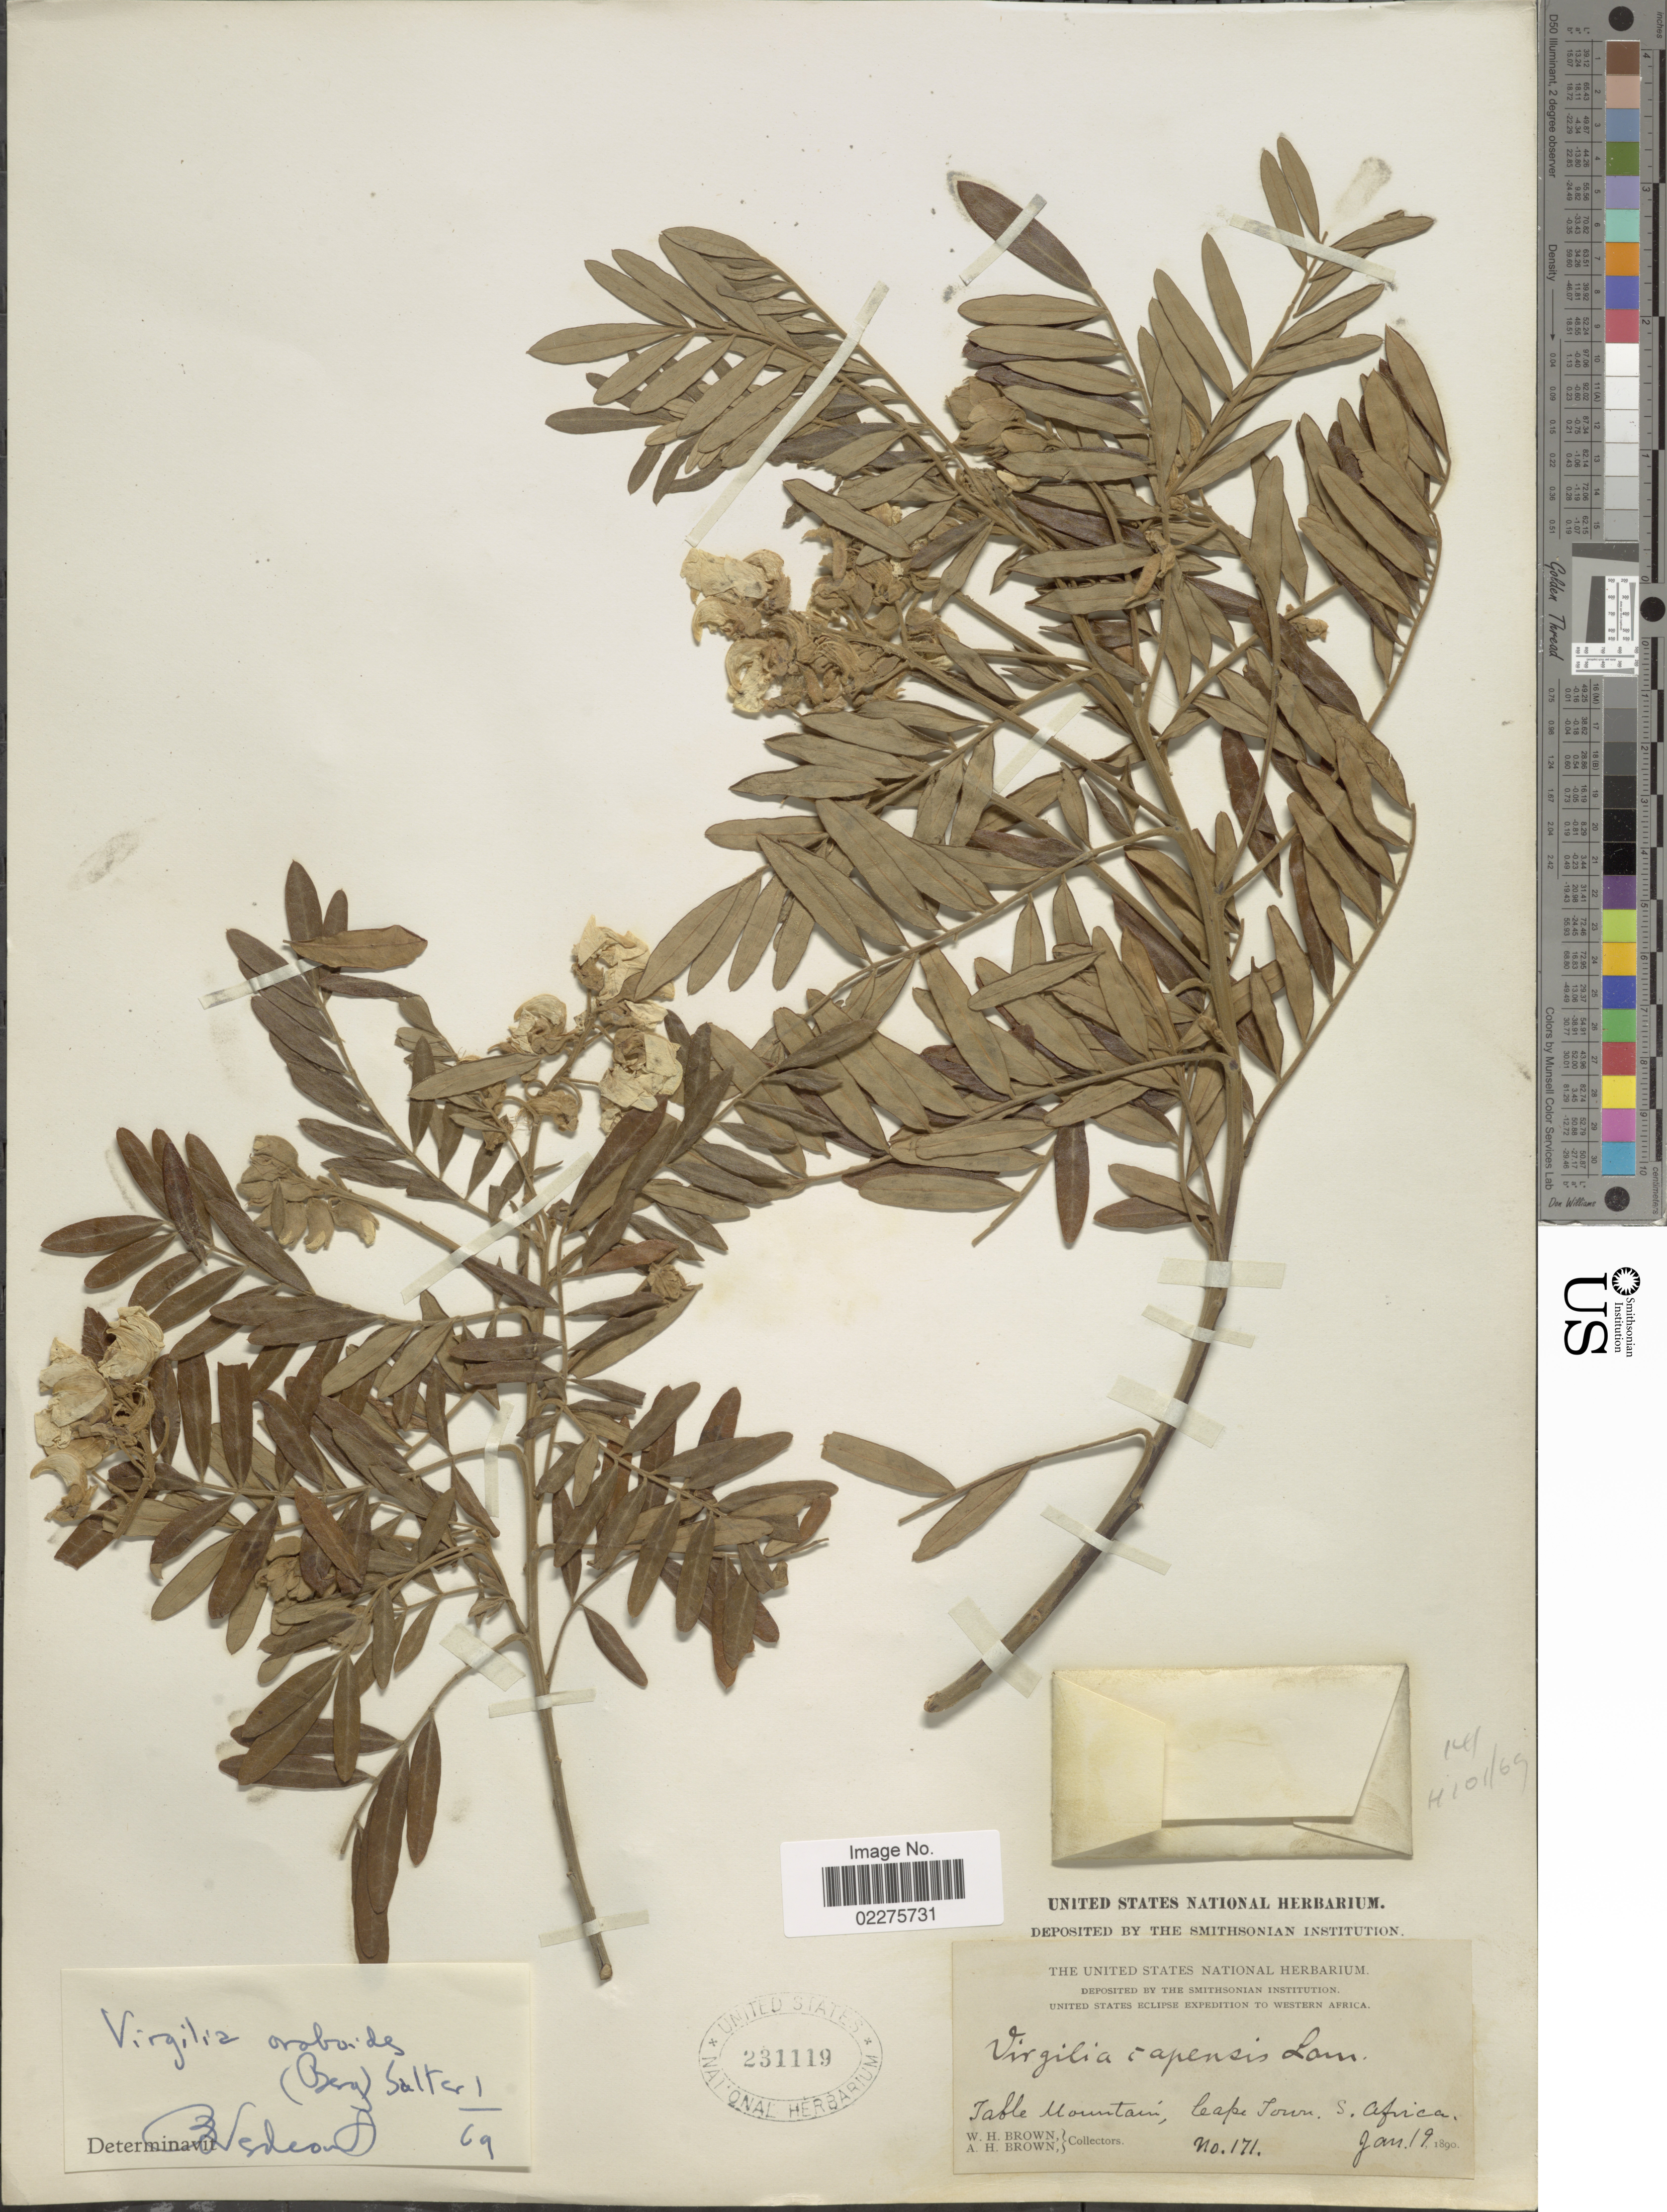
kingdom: Plantae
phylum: Tracheophyta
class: Magnoliopsida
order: Fabales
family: Fabaceae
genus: Virgilia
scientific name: Virgilia oroboides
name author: (Bergius) T.M. Salter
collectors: W. H. Brown & A. H. Brown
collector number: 171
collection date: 1890-01-19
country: South Africa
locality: Table Mountain, Cape Town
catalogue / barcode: US 231119